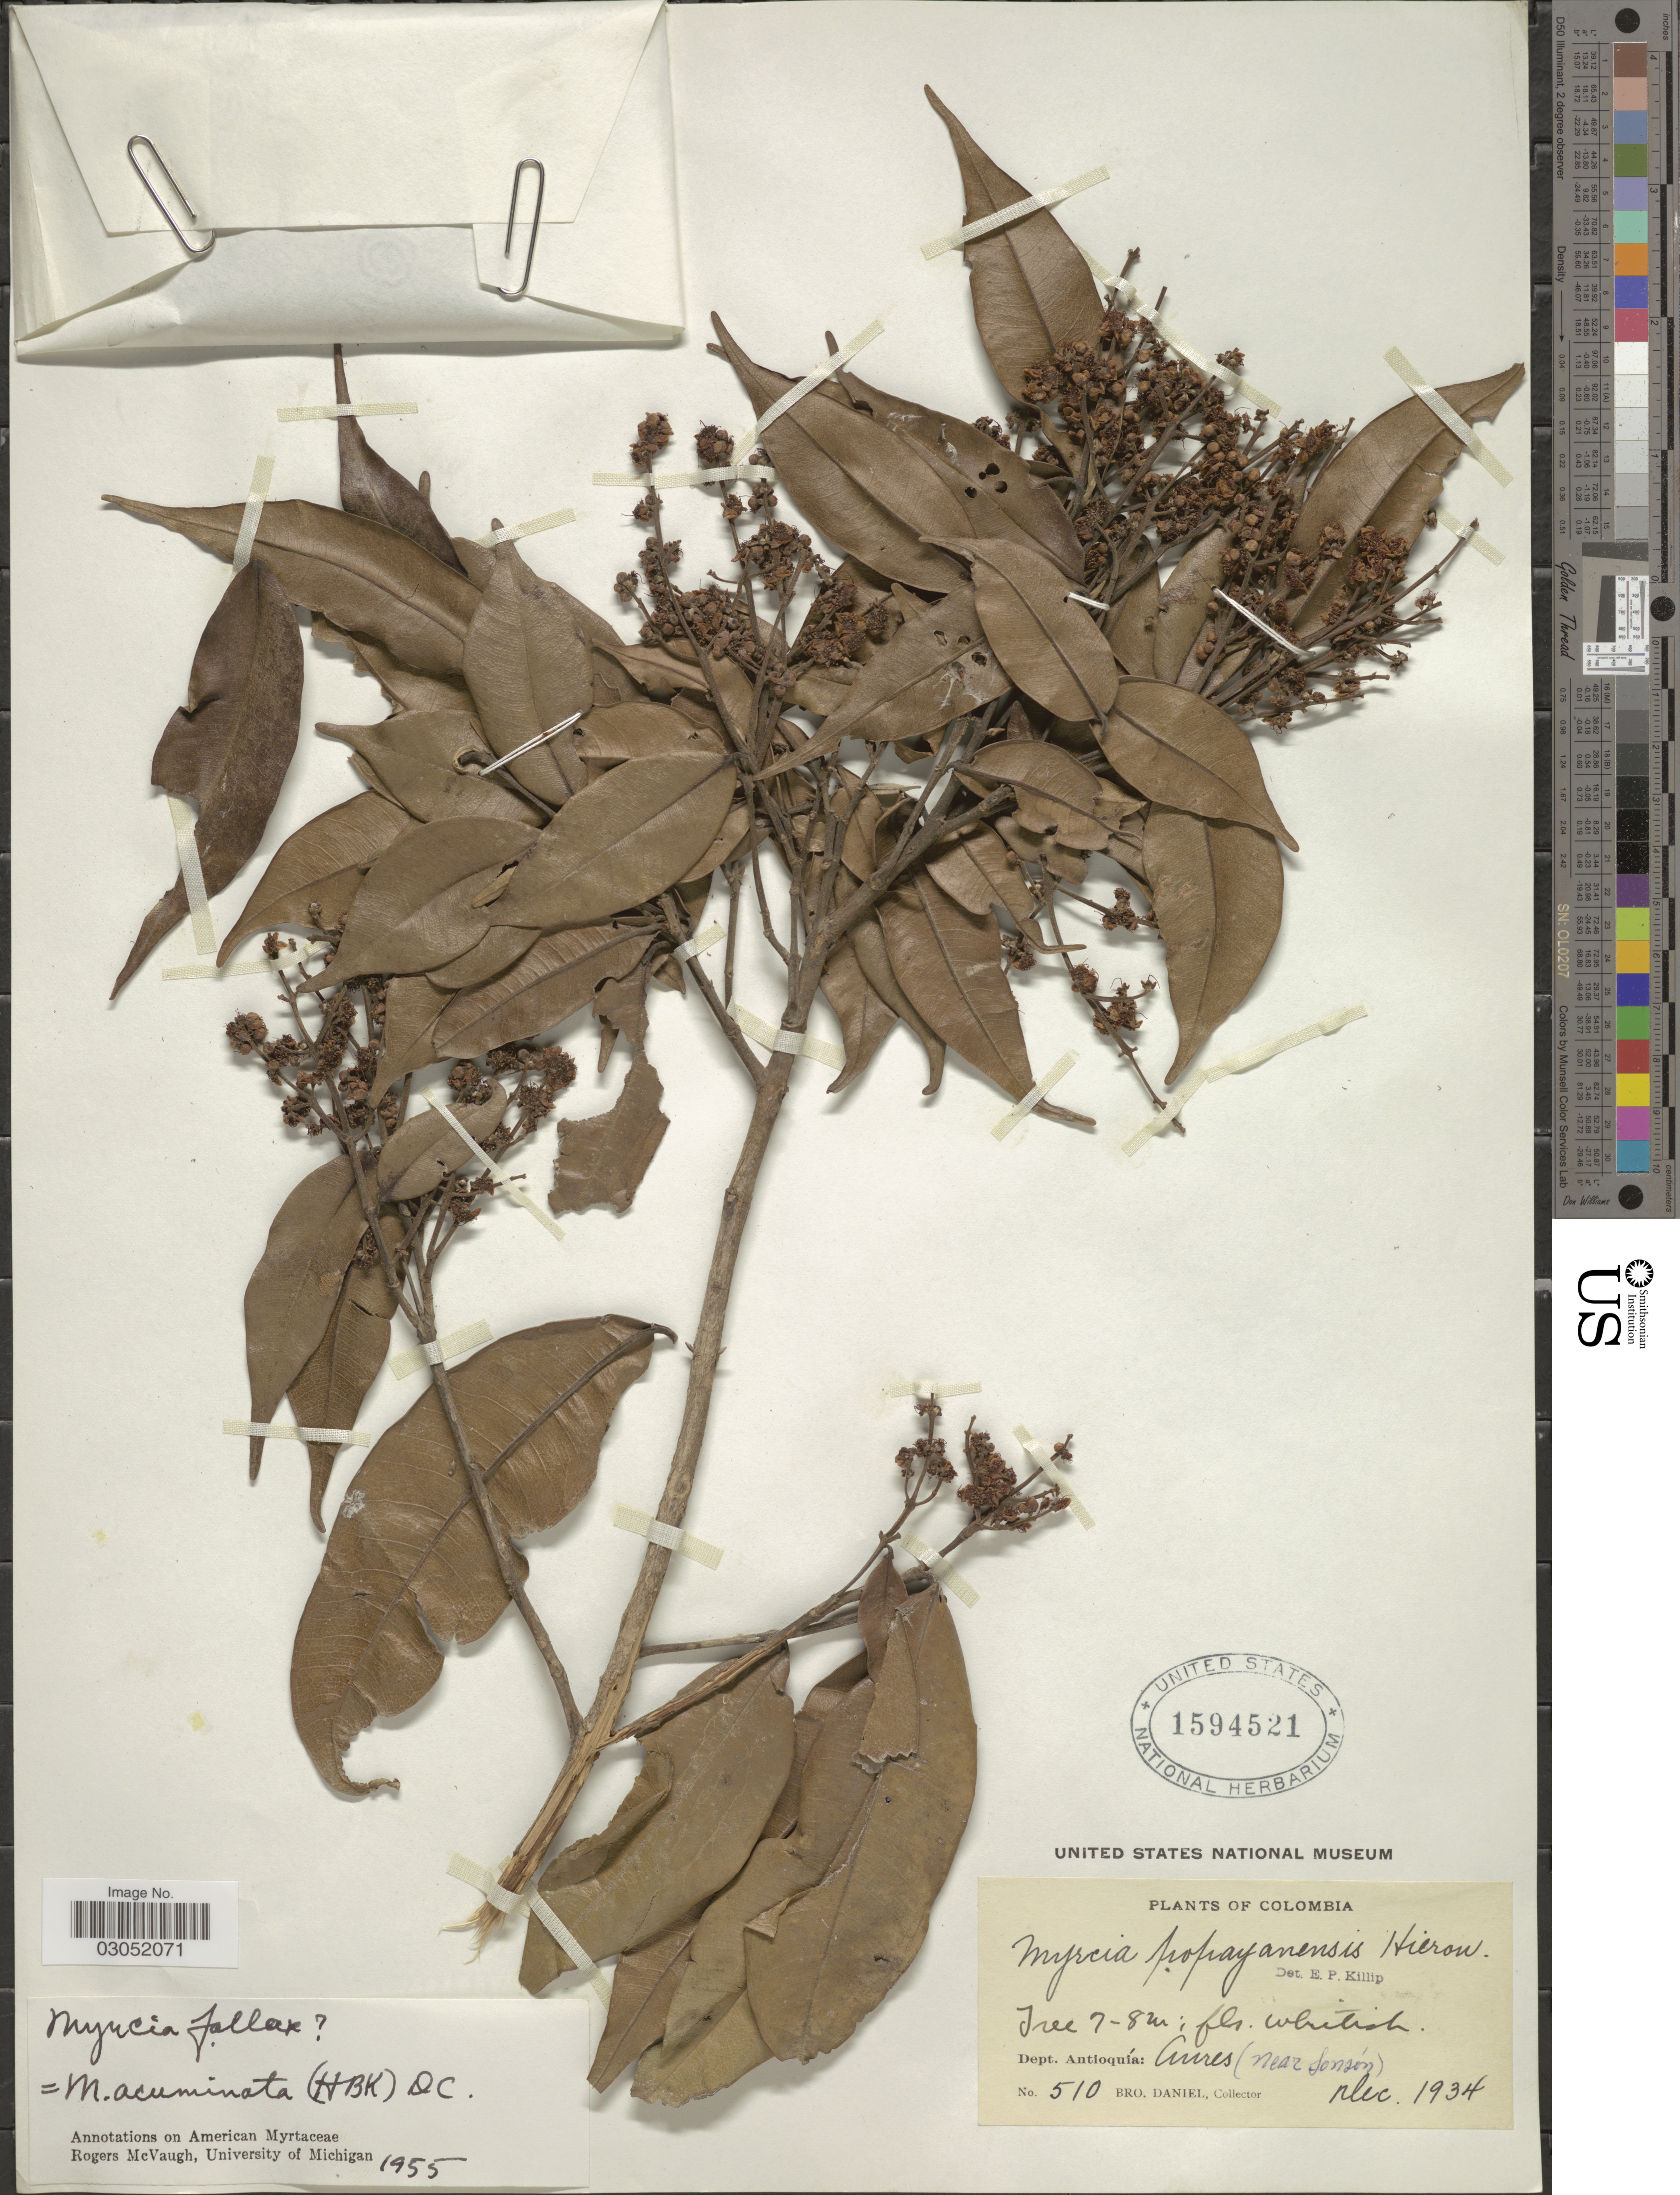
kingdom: Plantae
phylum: Tracheophyta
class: Magnoliopsida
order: Myrtales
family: Myrtaceae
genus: Myrcia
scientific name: Myrcia acuminata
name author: (Kunth) DC.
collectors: Bro. Daniel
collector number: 510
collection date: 1934-12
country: Colombia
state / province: Antioquia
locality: Dept. Antioquía: Aures (near Sonsón).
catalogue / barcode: US 1594521